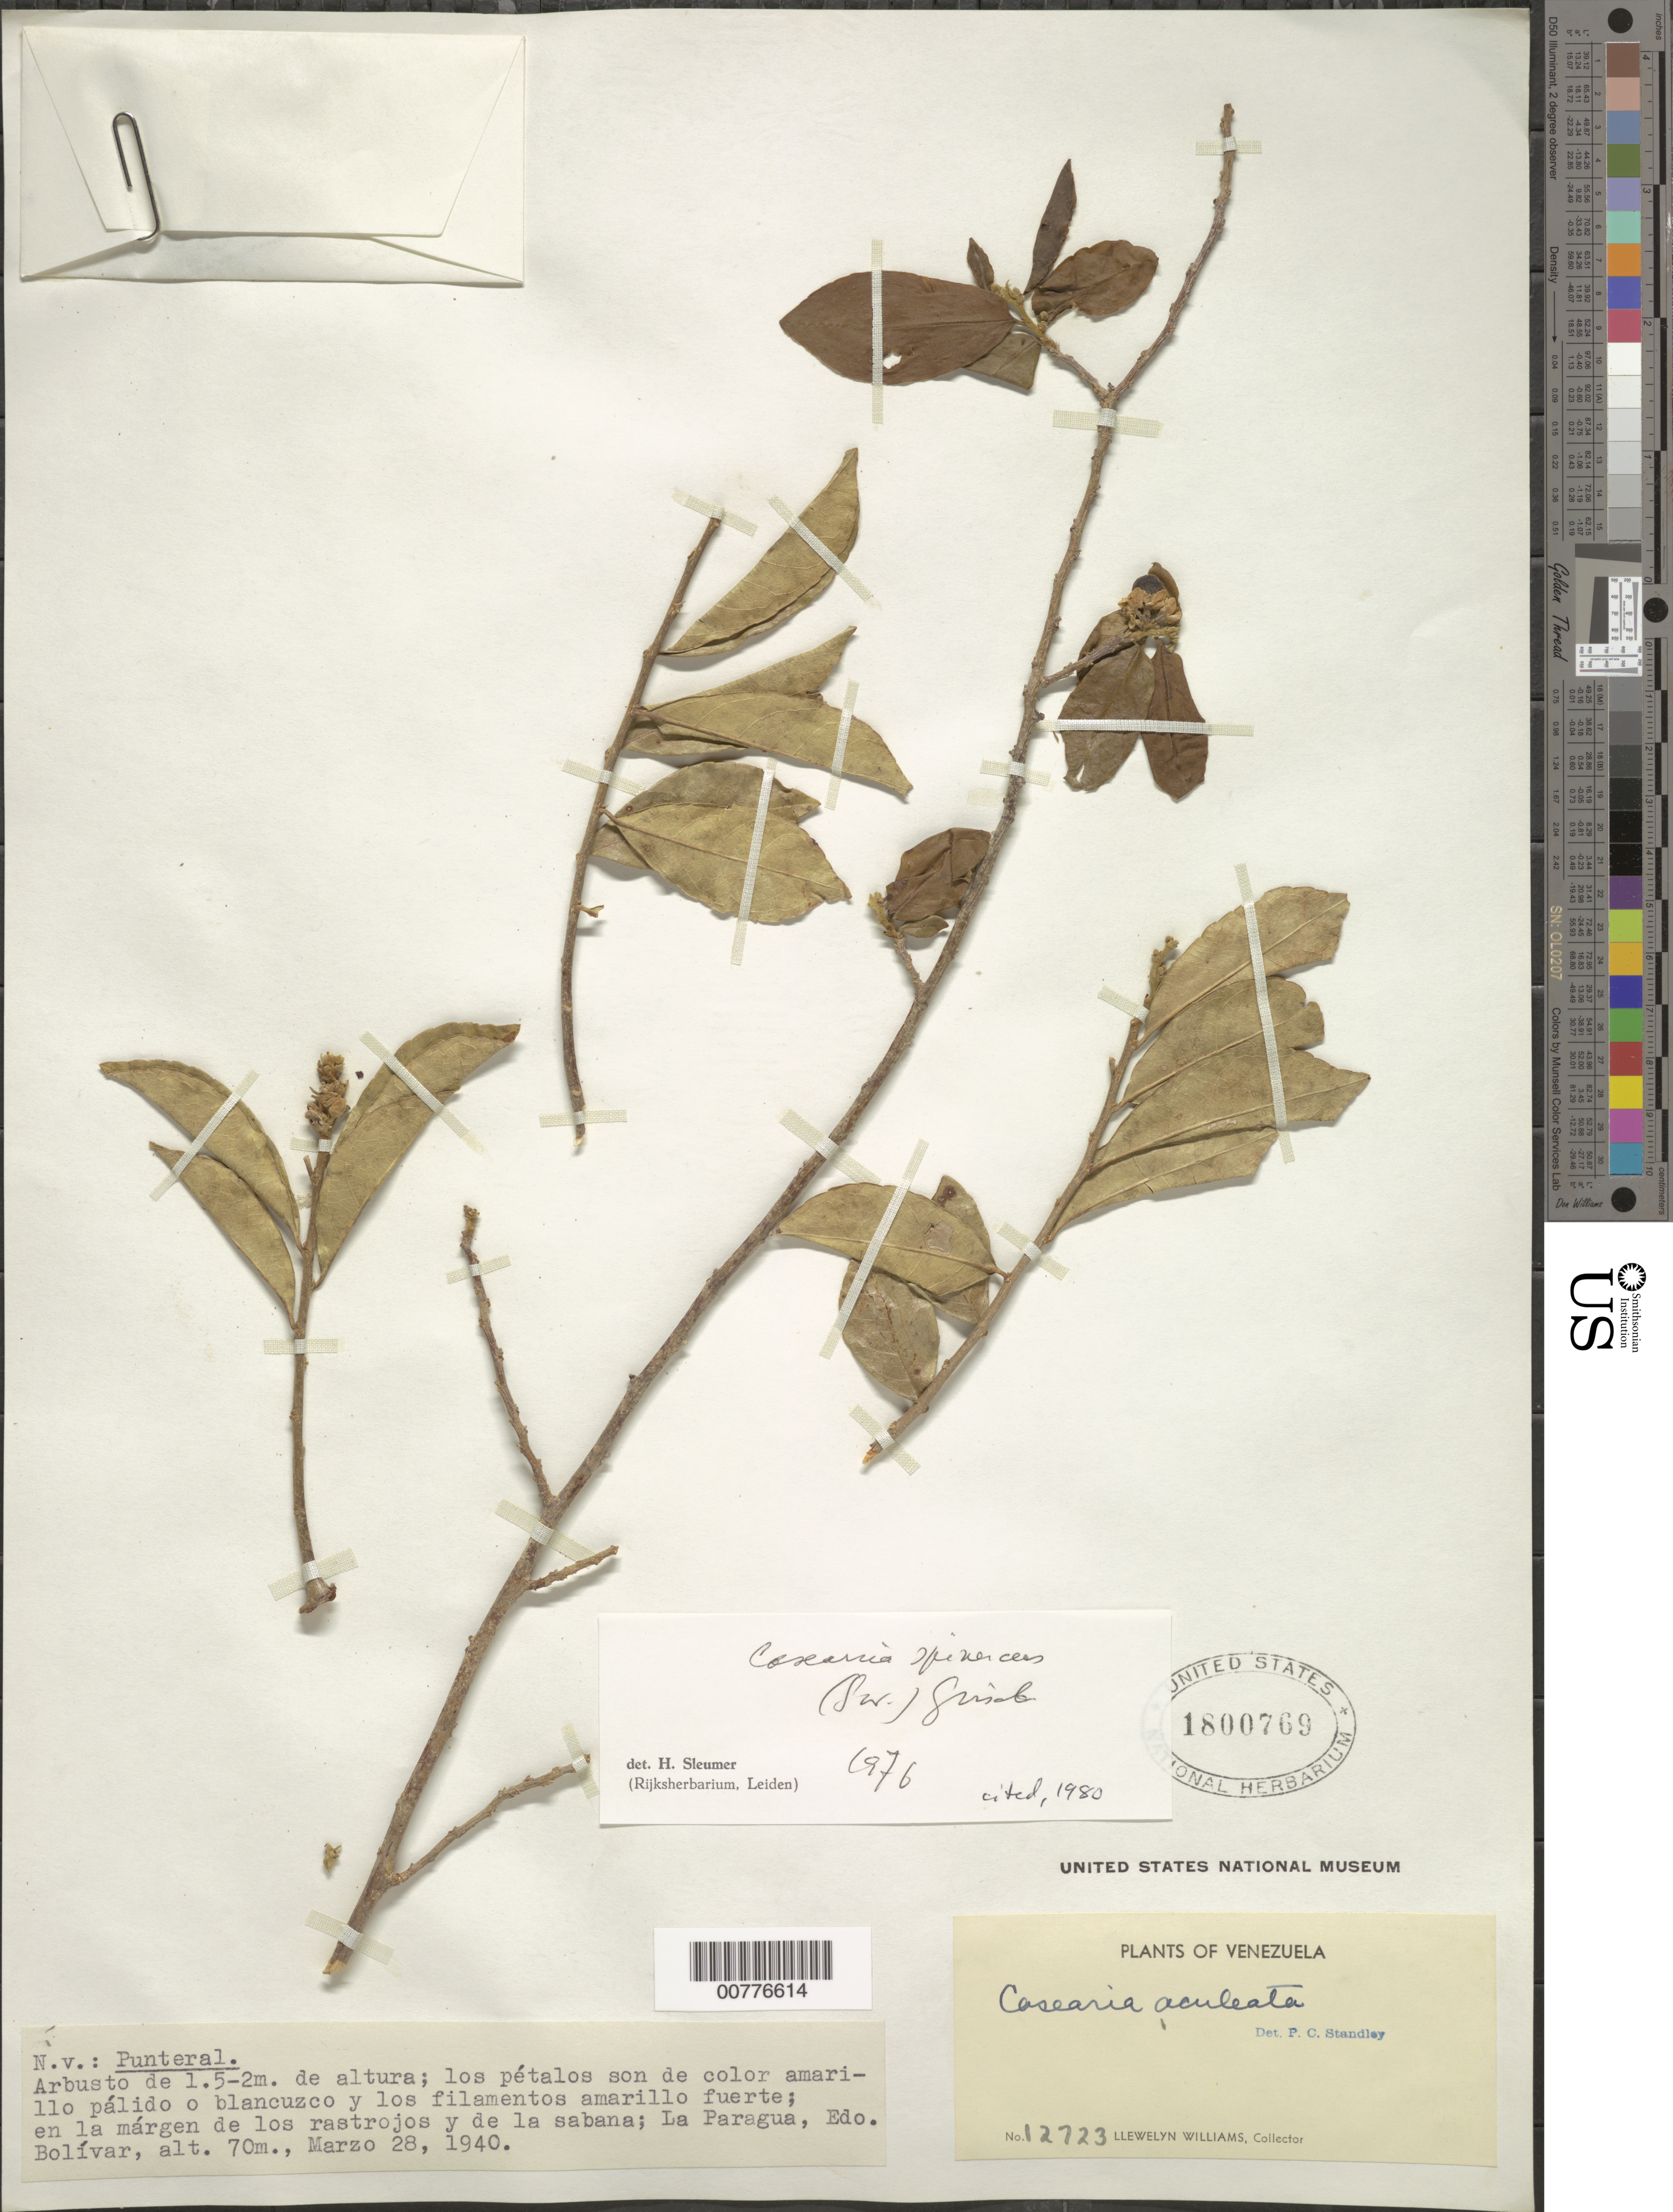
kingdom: Plantae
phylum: Tracheophyta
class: Magnoliopsida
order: Malpighiales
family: Salicaceae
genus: Casearia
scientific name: Casearia spinescens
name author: (Sw.) Griseb.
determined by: Sleumer, H. O.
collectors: Ll. Williams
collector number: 12723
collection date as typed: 28-Mar-40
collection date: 1940-03-28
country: Venezuela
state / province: Bolívar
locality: La Paragua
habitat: Margen de los rastrojos y de la sabana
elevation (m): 70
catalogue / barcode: US 1800769